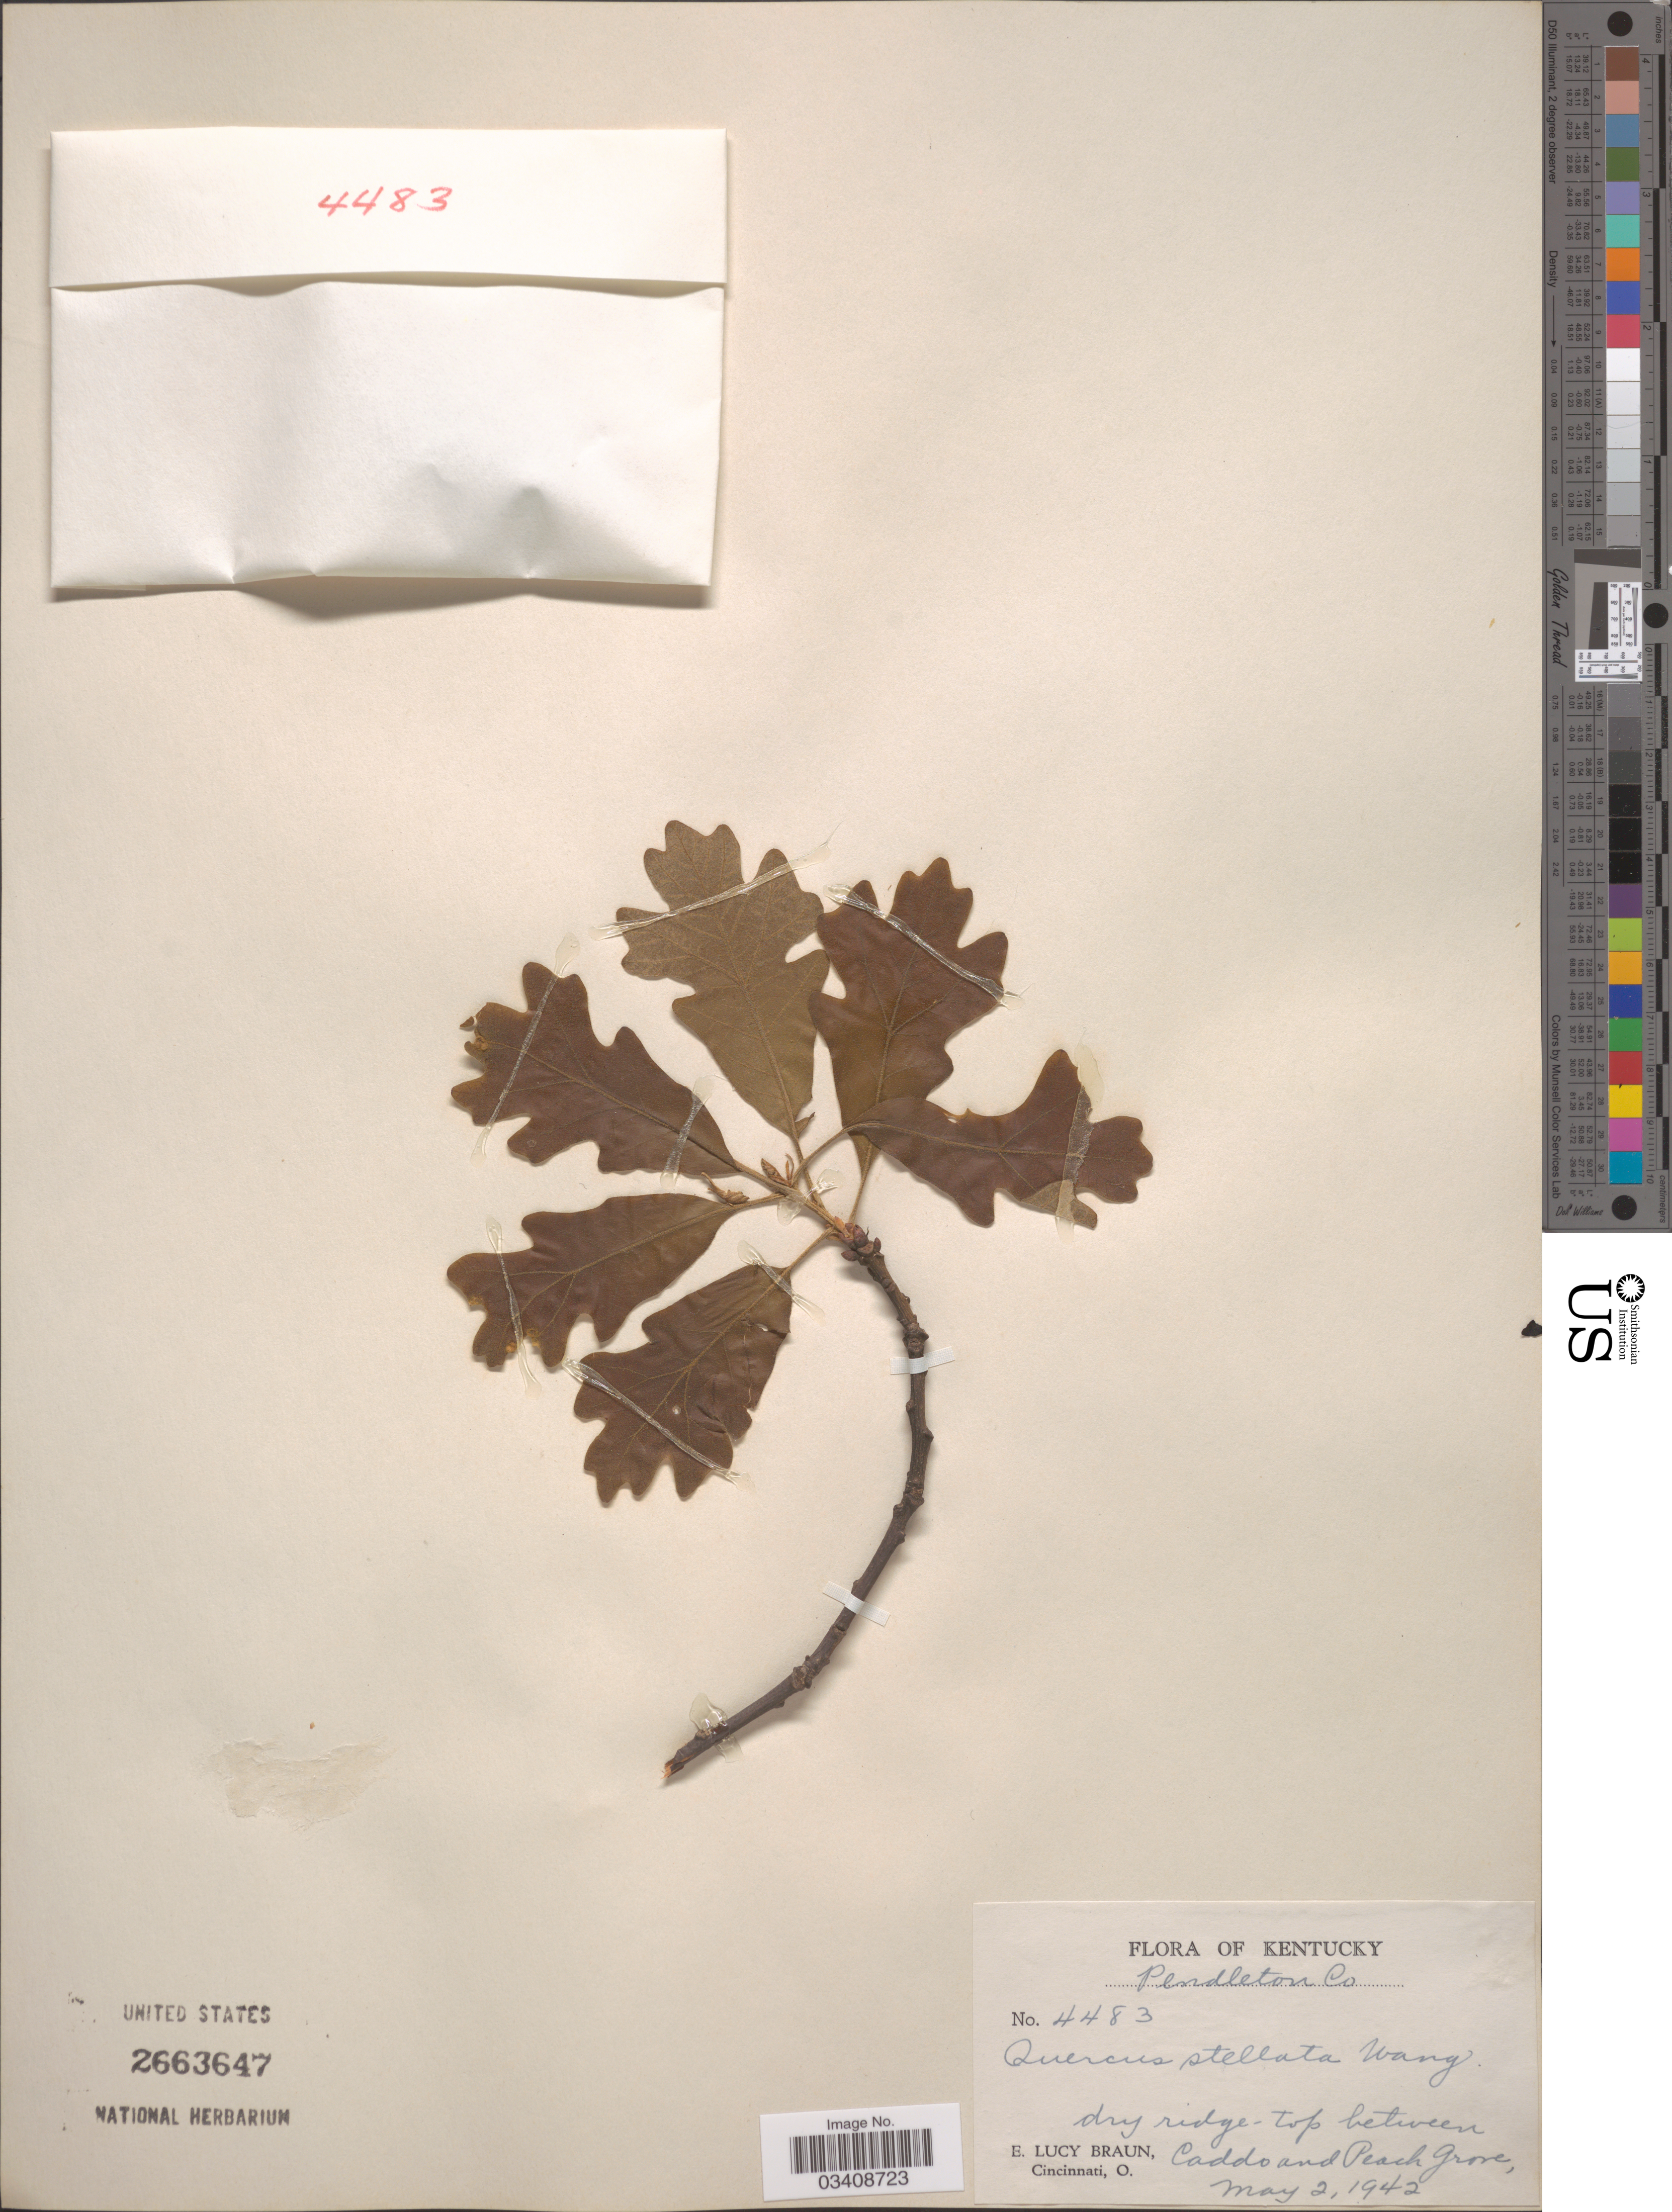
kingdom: Plantae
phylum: Tracheophyta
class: Magnoliopsida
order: Fagales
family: Fagaceae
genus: Quercus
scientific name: Quercus stellata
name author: Wangenh.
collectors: E. L. Braun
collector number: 4483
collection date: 1942-05-02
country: United States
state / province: Kentucky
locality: Pendleton Co. Dry ridge-top between Caddo and Peach Grove.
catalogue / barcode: US 2663647